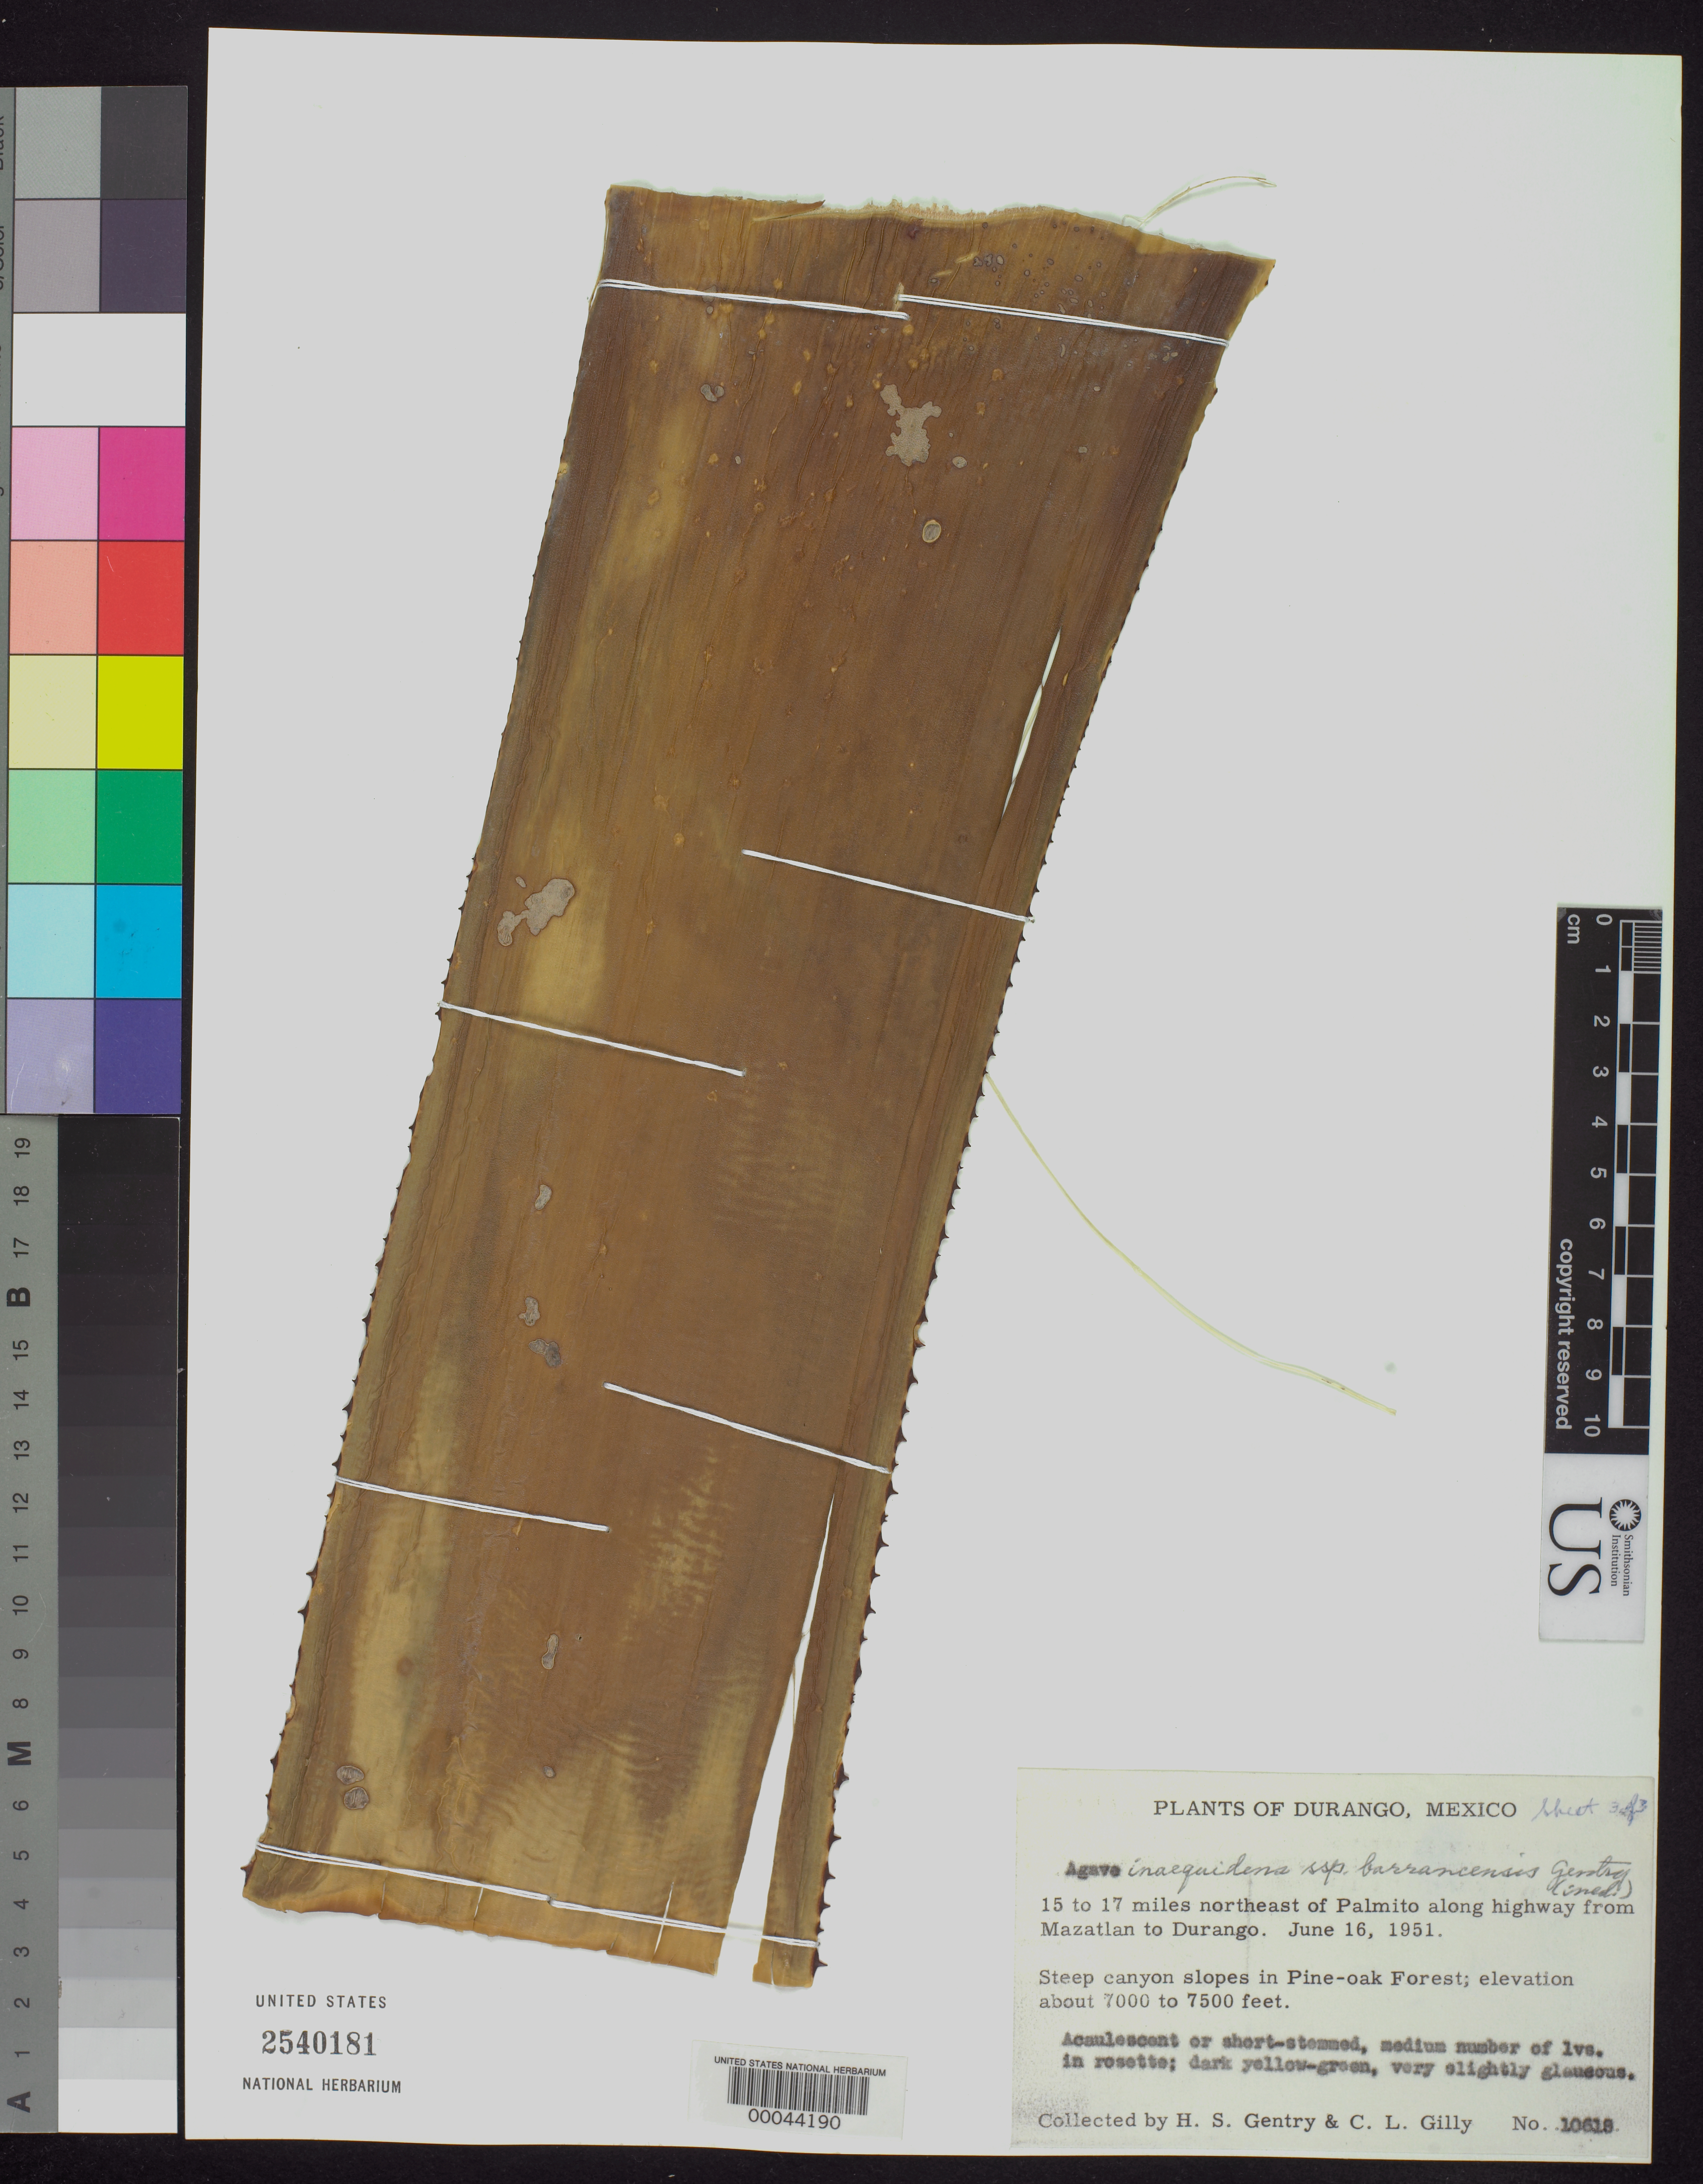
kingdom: Plantae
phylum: Tracheophyta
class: Liliopsida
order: Asparagales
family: Asparagaceae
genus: Agave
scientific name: Agave inaequidens subsp. barrancensis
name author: Gentry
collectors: H. S. Gentry & C. Gilly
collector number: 10618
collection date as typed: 16 Jun 1951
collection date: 1951-06-16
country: Mexico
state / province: Durango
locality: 15-17 mi NE of Palmito along highway from Mazatlan to Durango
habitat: Steep canyon slopes in pine-oak forest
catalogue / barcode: US 2540181